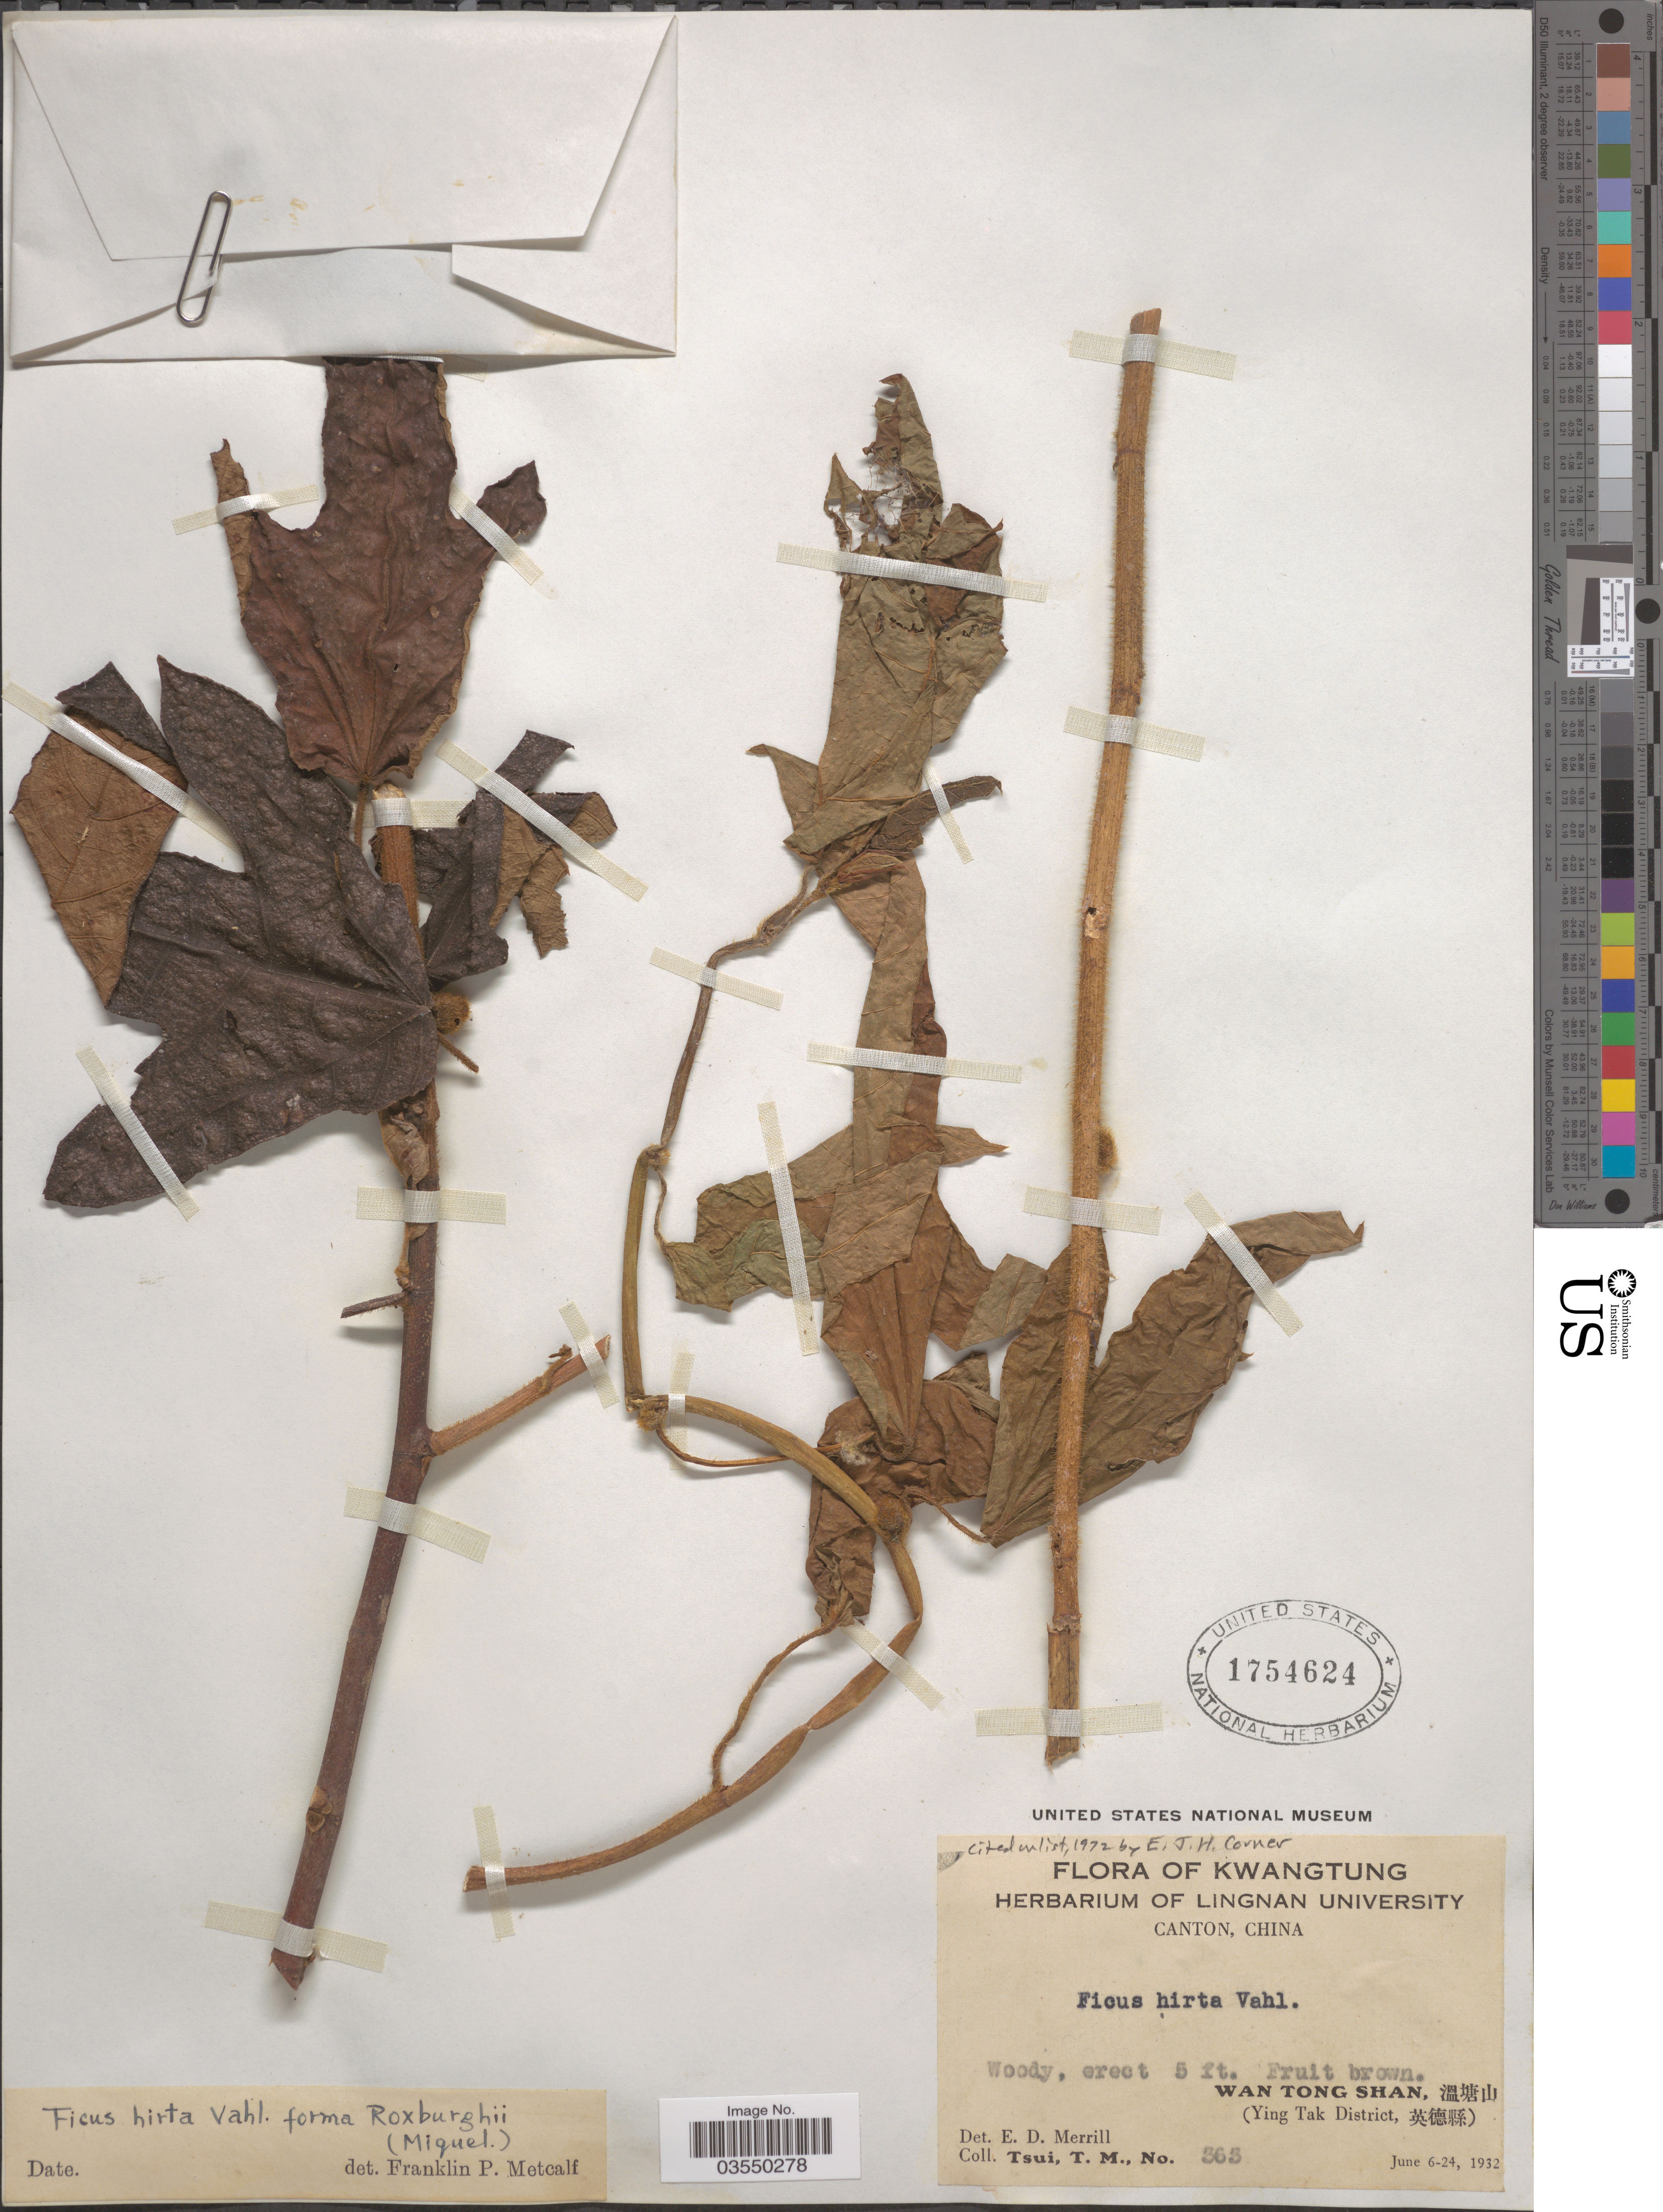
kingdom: Plantae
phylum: Tracheophyta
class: Magnoliopsida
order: Rosales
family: Moraceae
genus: Ficus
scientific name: Ficus hirta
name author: Vahl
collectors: T. Tsui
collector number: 363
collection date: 1932-06-06/1932-06-24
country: China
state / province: Guangdong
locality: Kwangtung. Wan Tong Shan, X (Ying Tak District, X).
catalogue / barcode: US 1754624